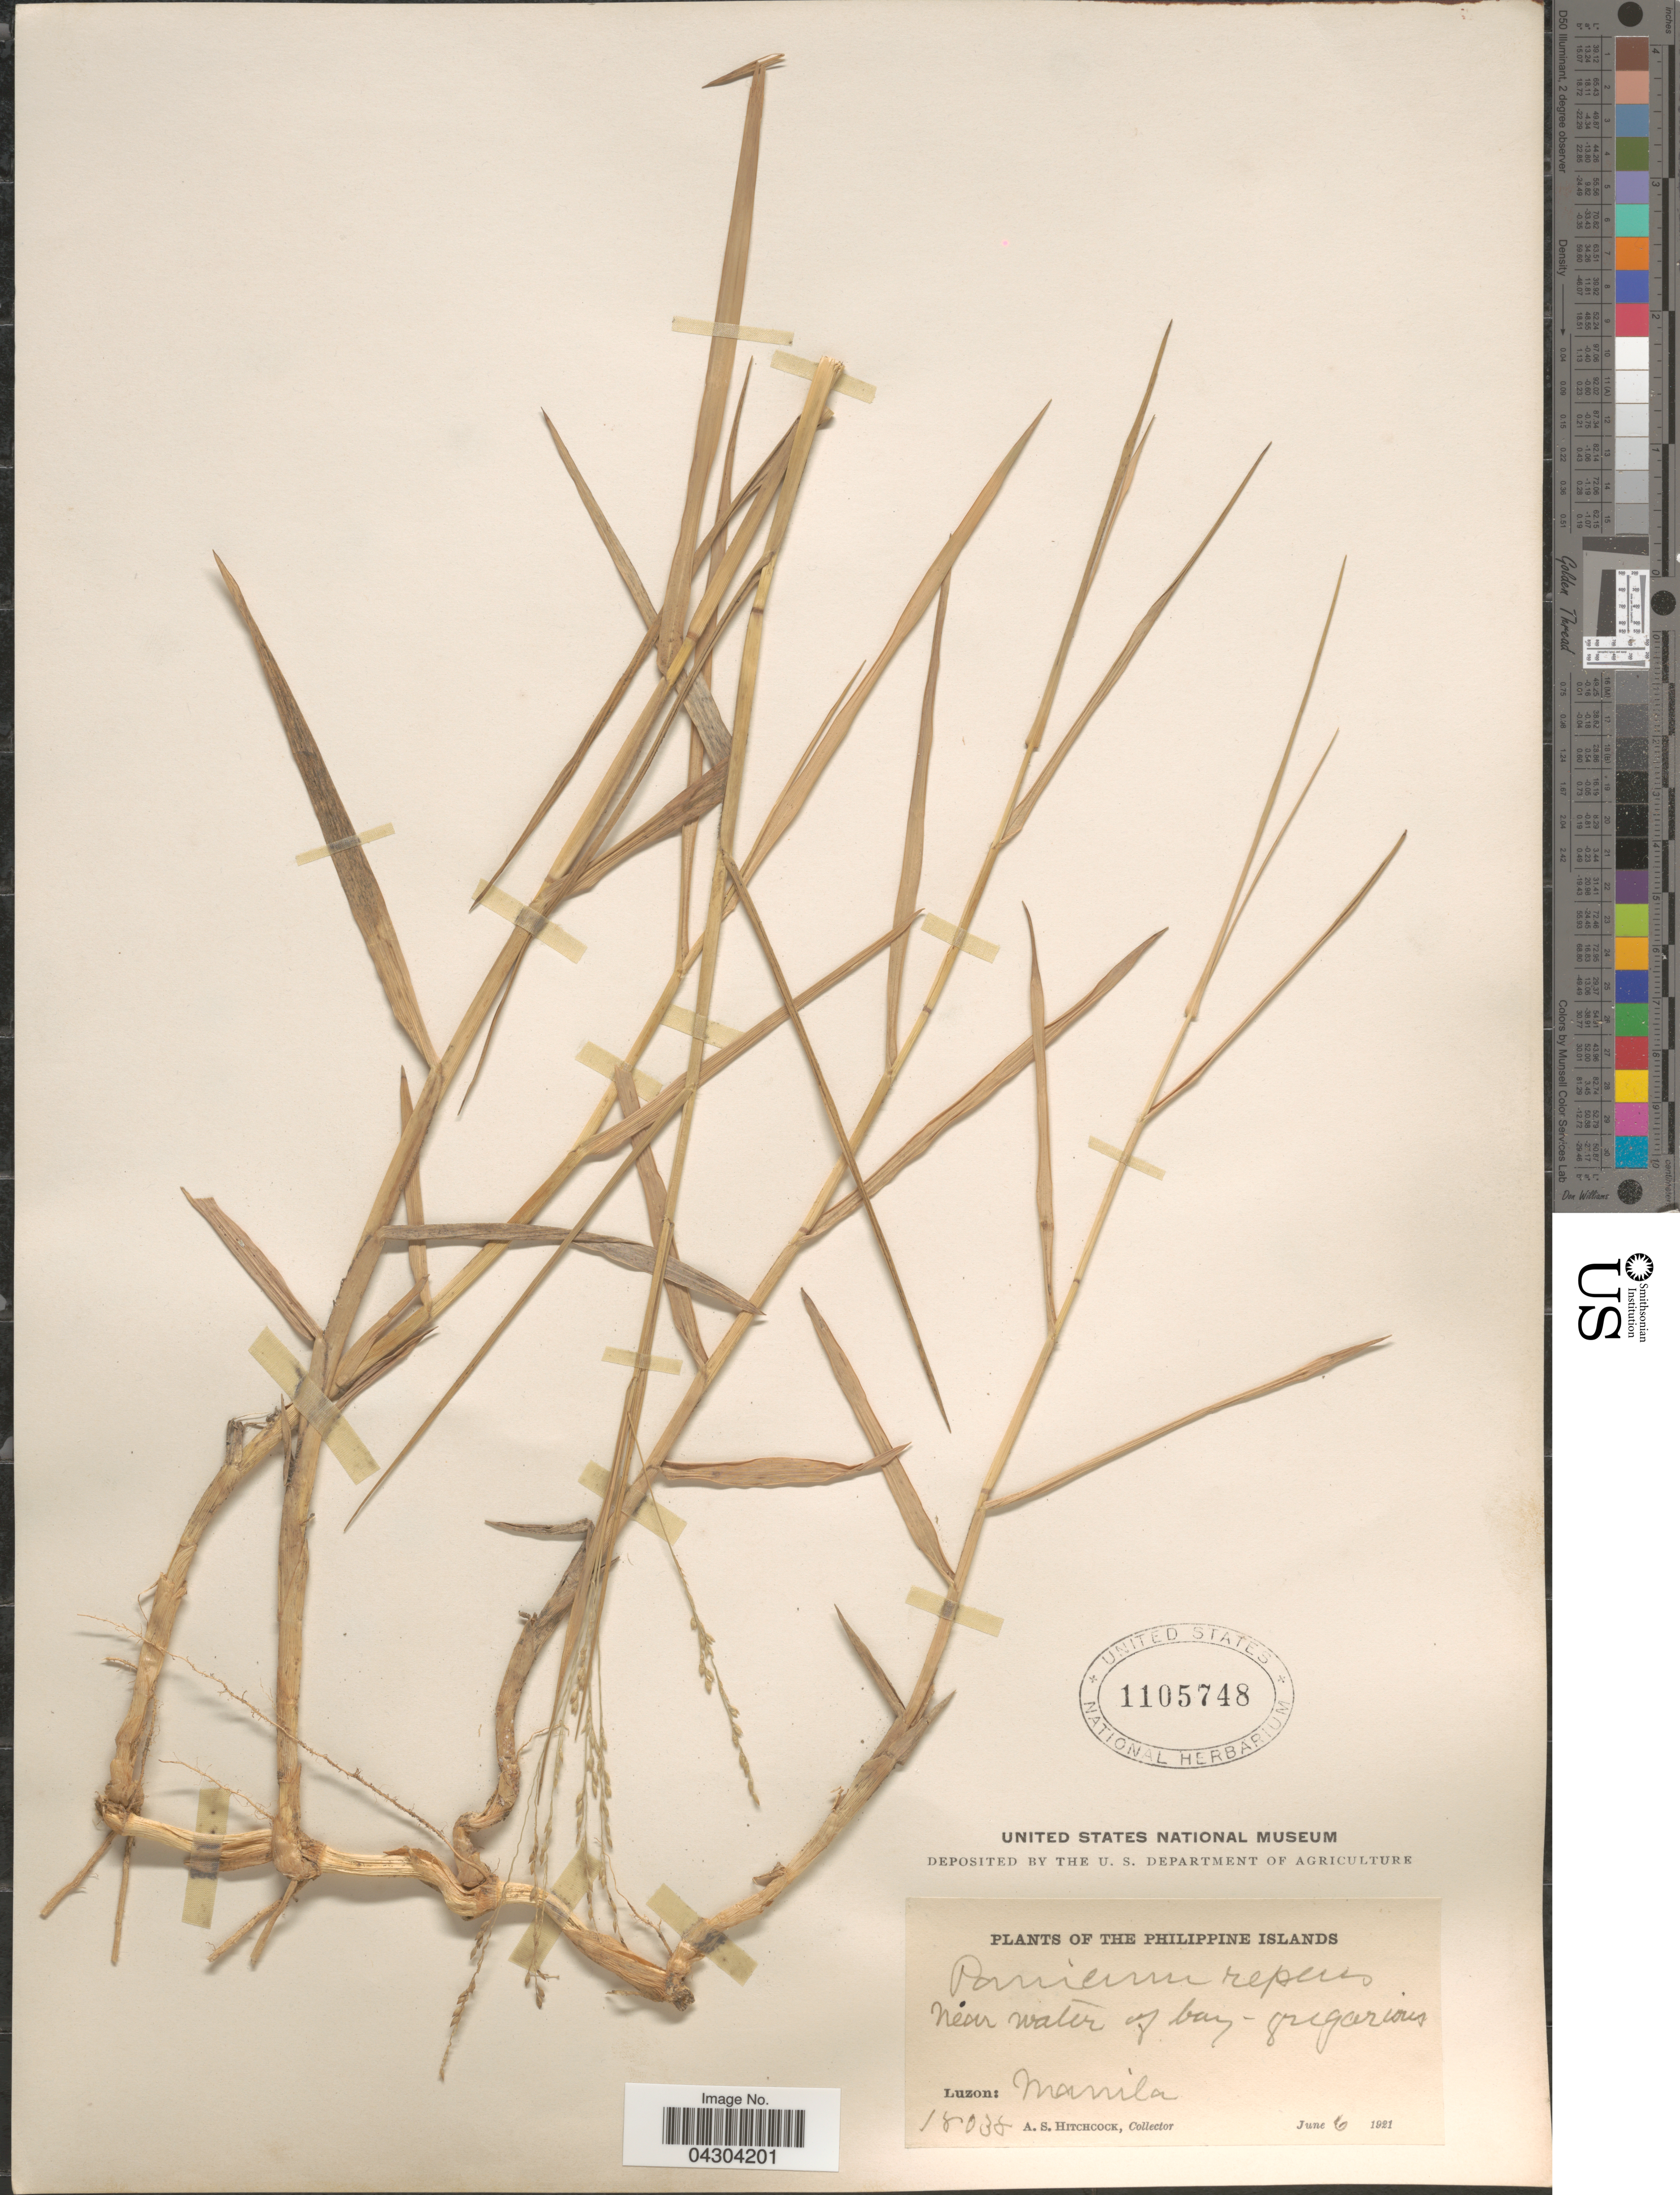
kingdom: Plantae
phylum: Tracheophyta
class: Liliopsida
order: Poales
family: Poaceae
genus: Panicum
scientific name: Panicum repens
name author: L.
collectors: A. S. Hitchcock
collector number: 18038*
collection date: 1921-06-06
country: Philippines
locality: The Philippine Islands. Near water of bay - [illegible text]. Luzon: Manila.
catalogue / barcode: US 1105748